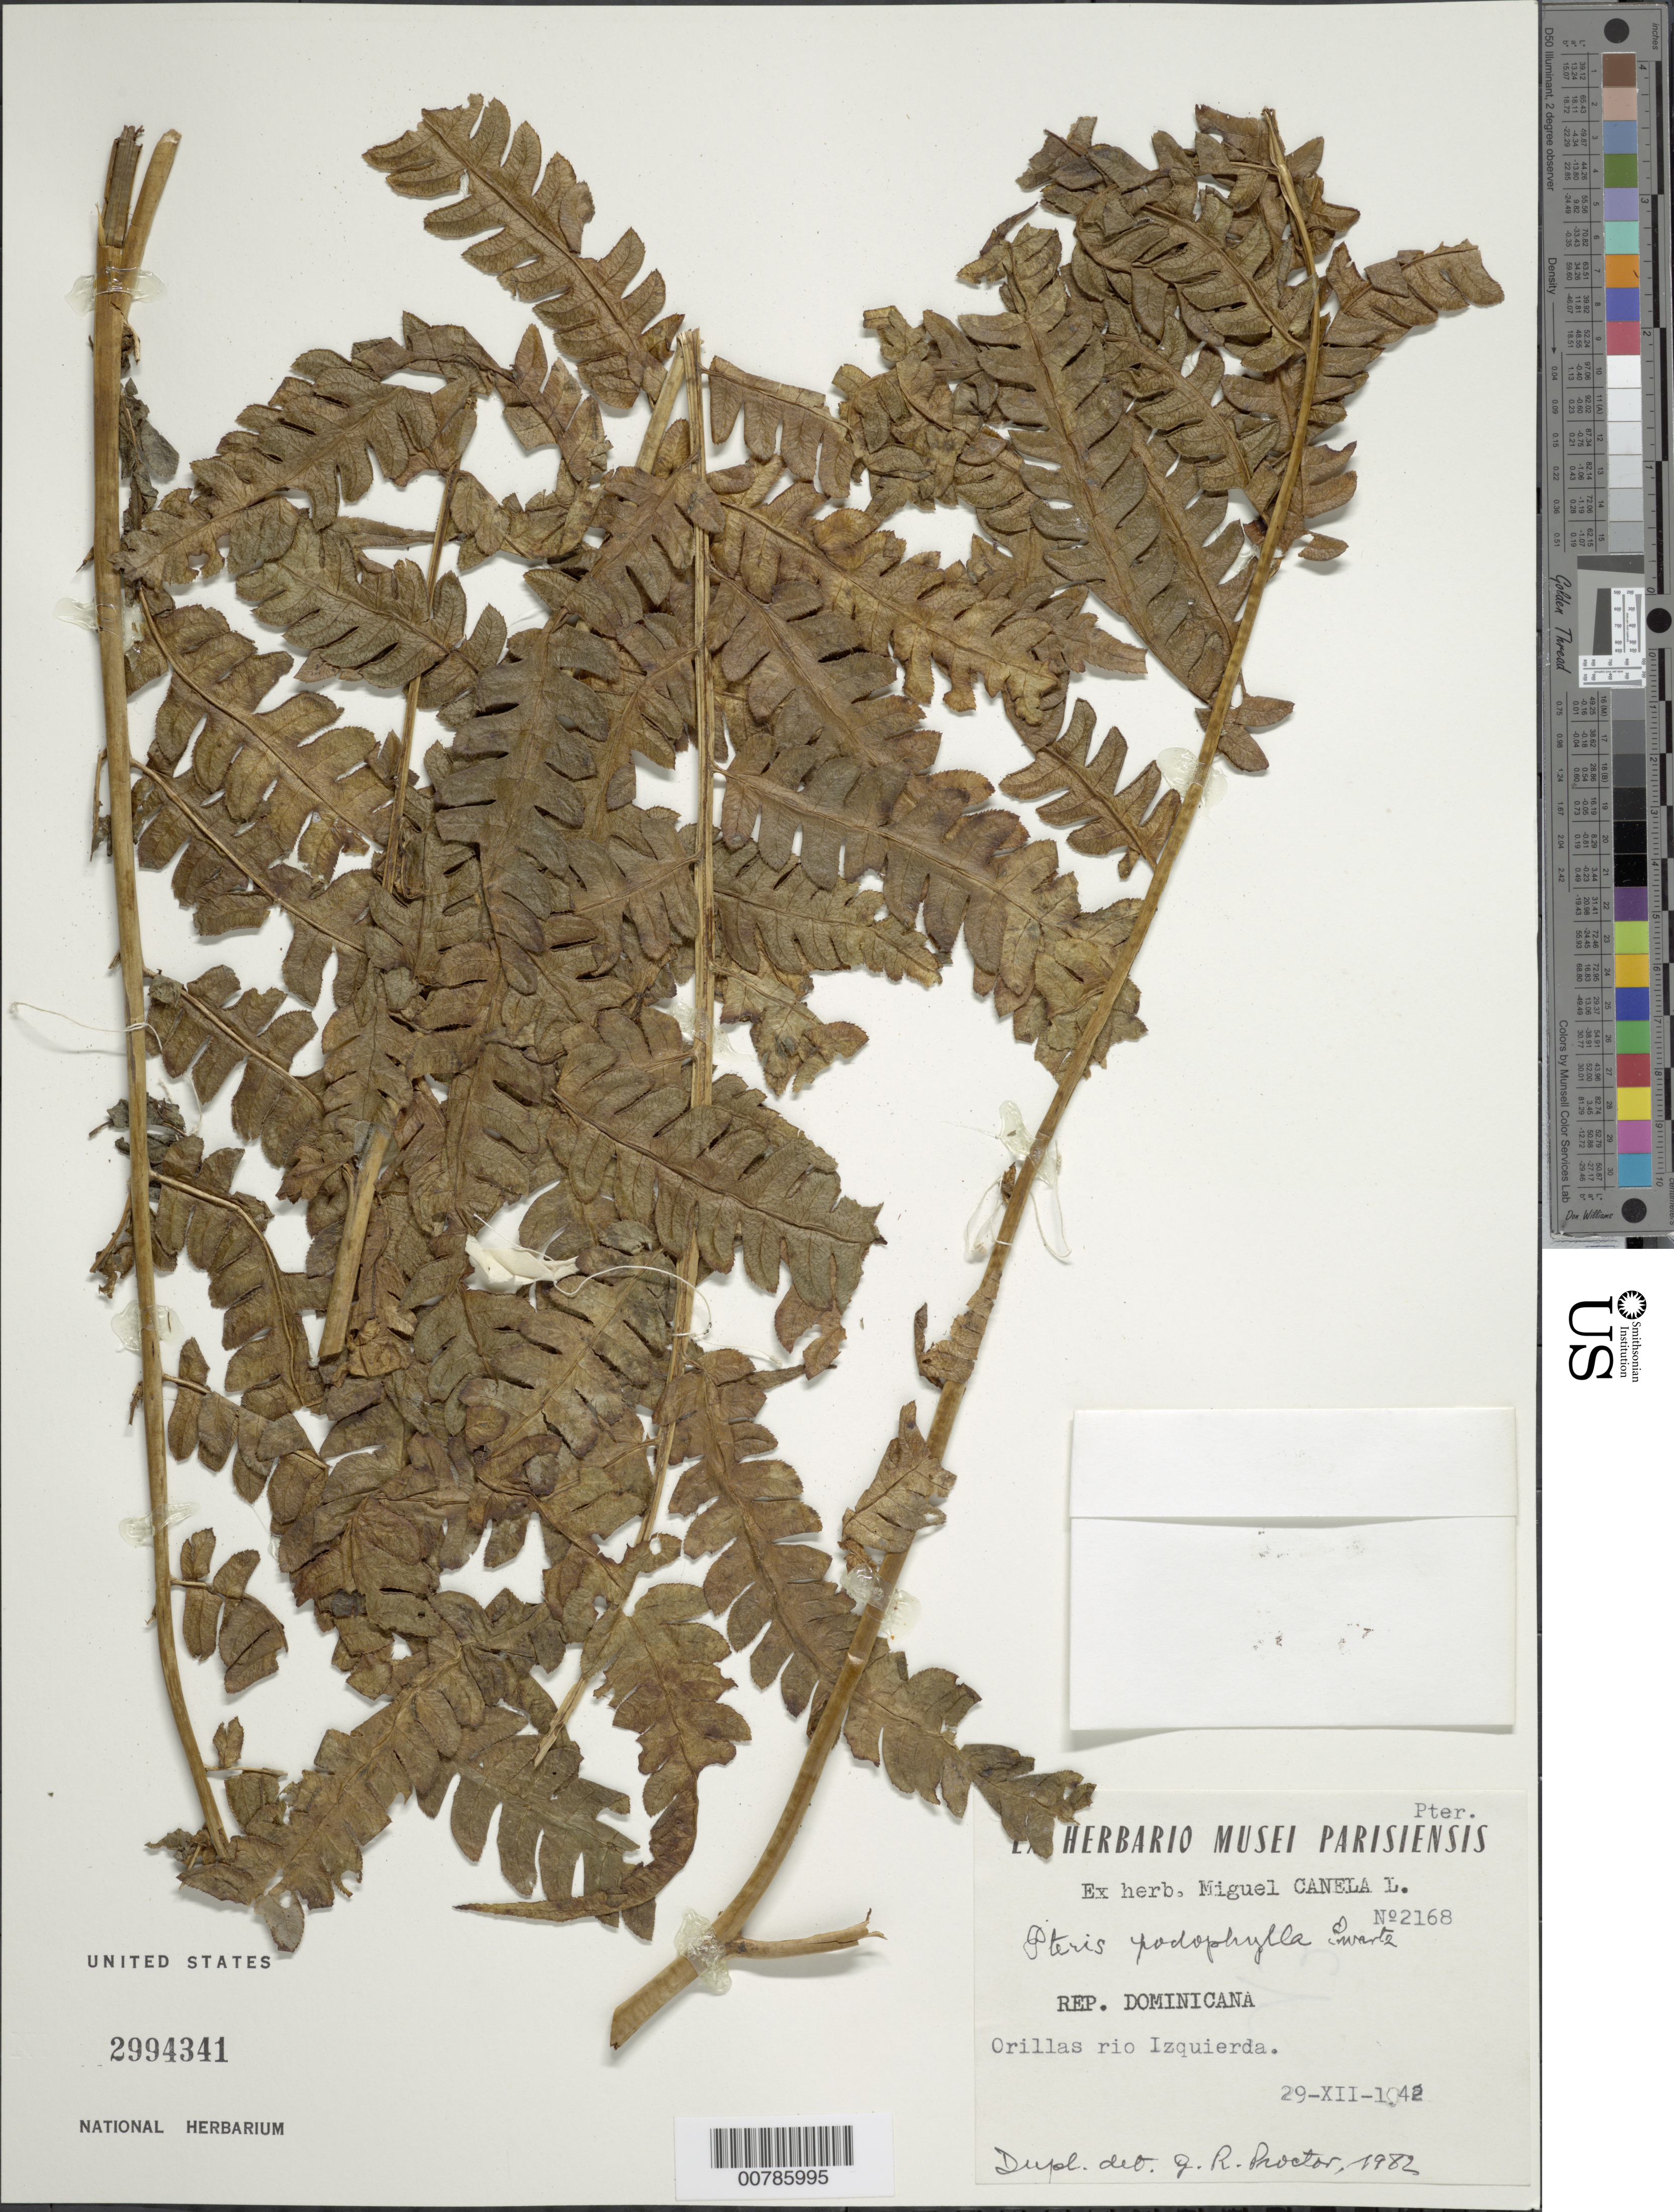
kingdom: Plantae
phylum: Tracheophyta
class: Polypodiopsida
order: Polypodiales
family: Pteridaceae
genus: Pteris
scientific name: Pteris podophylla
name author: Sw.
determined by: Proctor, G. R.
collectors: M. Canela Lazaro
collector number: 2168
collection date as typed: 29 Dec 1942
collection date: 1942-12-29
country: Dominican Republic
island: Hispaniola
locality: Río Izquierda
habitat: Orillas río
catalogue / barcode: US 2994341